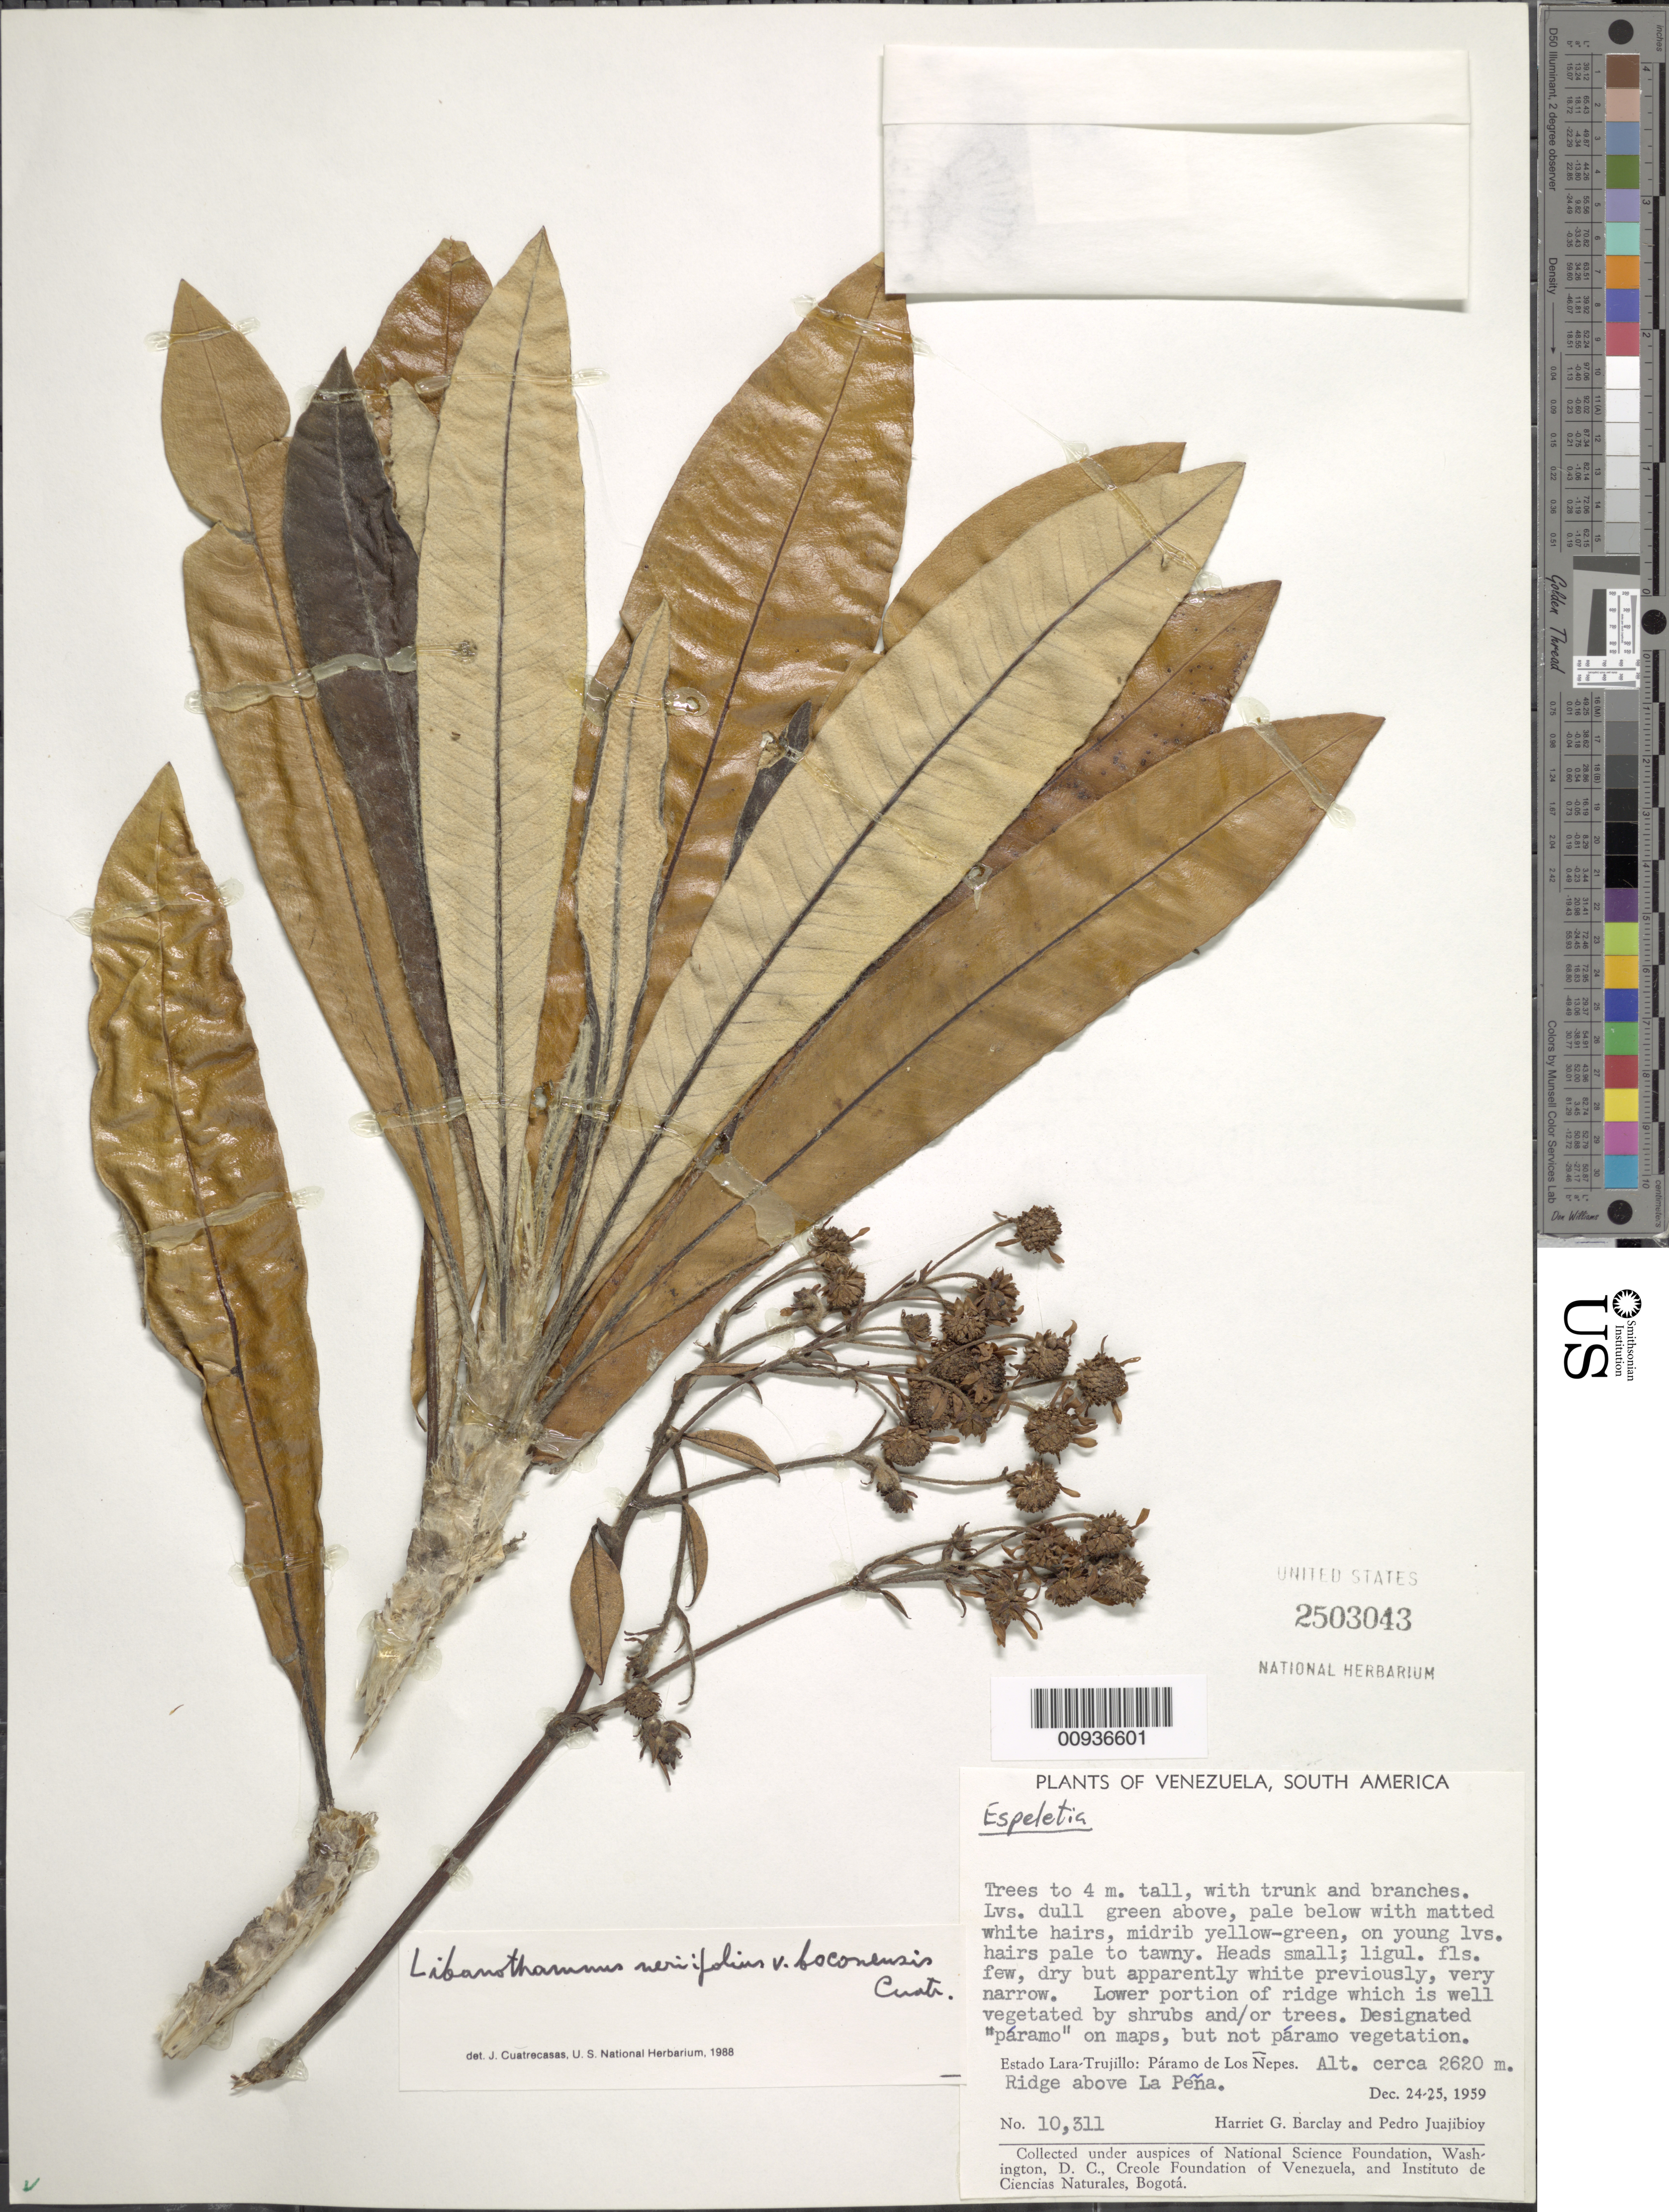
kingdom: Plantae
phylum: Tracheophyta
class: Magnoliopsida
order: Asterales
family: Asteraceae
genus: Libanothamnus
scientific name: Libanothamnus neriifolius var. boconensis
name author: Cuatrec.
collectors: H. G. Barclay & P. Juajibioy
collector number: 10311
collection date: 1959-12-24/1959-12-25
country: Venezuela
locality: Páramo de Los Nepes. Estado Lara-Trujillo. Ridge above La Peña. Lower portion of ridge whisch is well vegetated by shrubs and /or trees. Designated "páramo" on maps, but not páramo vegetation.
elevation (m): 2620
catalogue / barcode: US 2503043